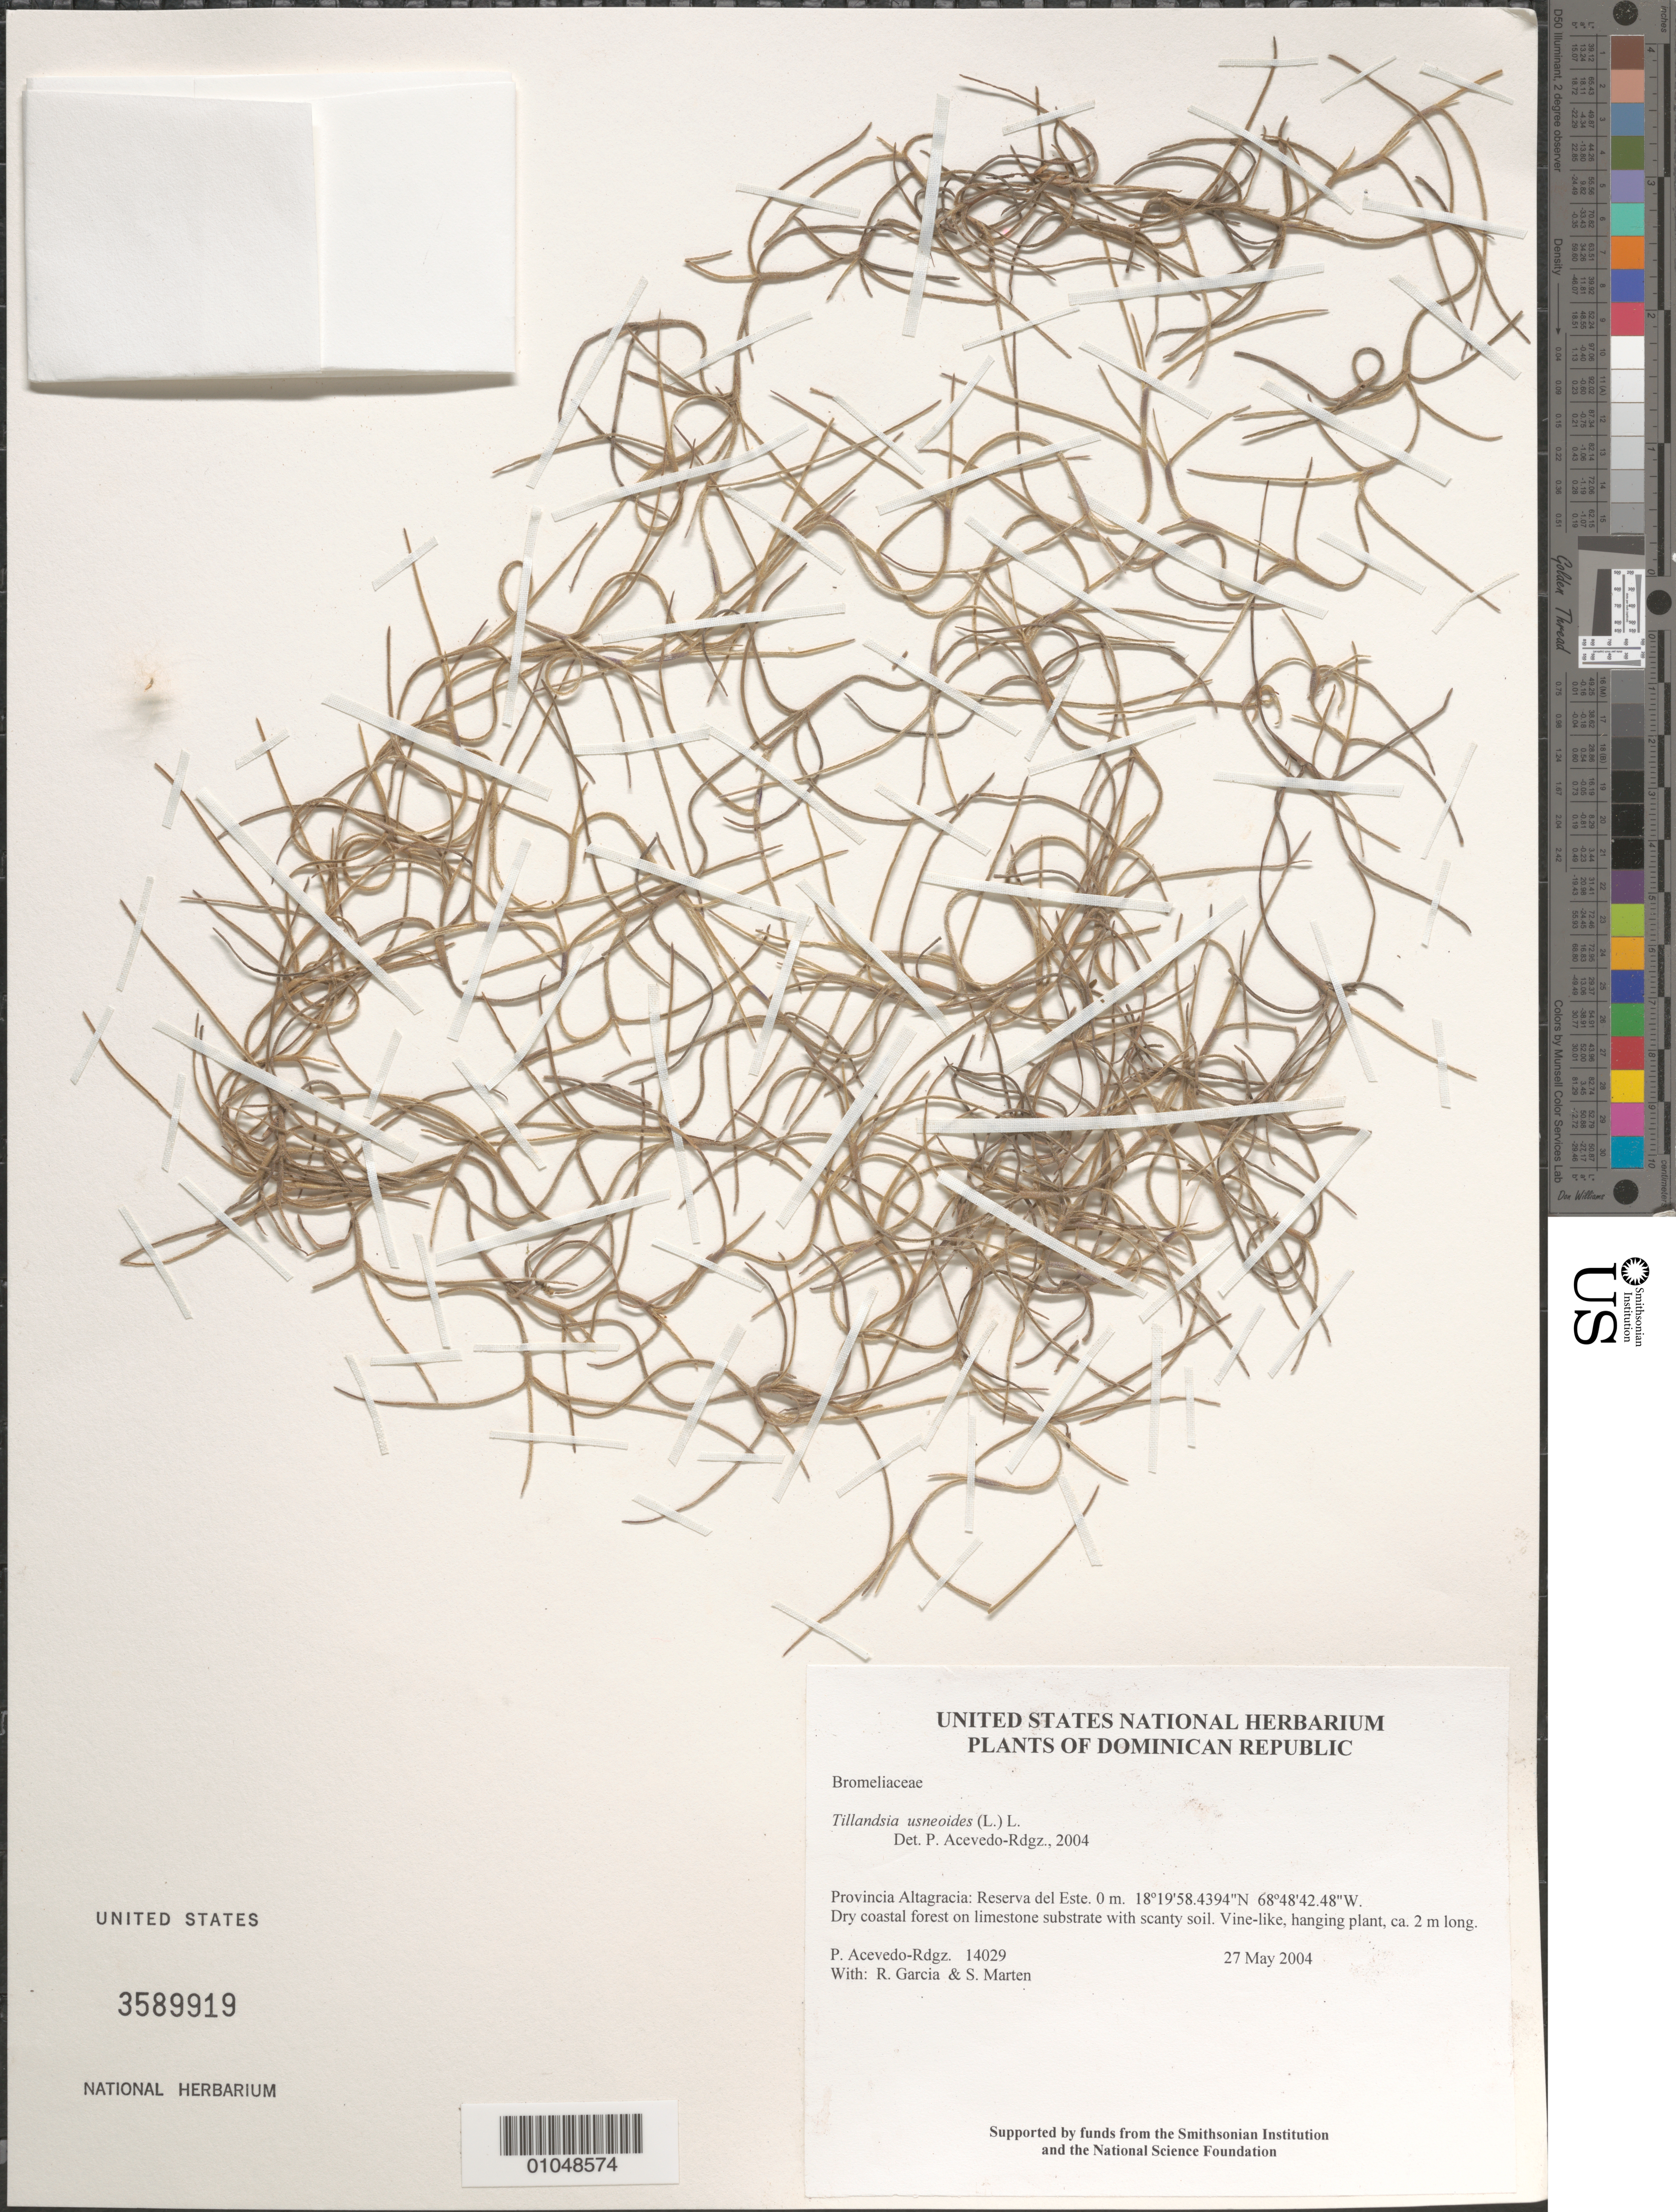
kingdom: Plantae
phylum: Tracheophyta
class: Liliopsida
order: Poales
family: Bromeliaceae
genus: Tillandsia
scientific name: Tillandsia usneoides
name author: (L.) L.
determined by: Acevedo-Rodríguez, P., (BOT), Smithsonian Institution - National Museum of Natural History (UNITED STATES)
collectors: P. Acevedo-Rodr., R. G. García & S. Marten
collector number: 14029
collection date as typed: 27 May 2004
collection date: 2004-05-27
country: Dominican Republic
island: Hispaniola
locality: Provincia Altagracia: Reserva del Este.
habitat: Dry coastal forest on limestone substrate with scanty soil.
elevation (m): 0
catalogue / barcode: US 3589919